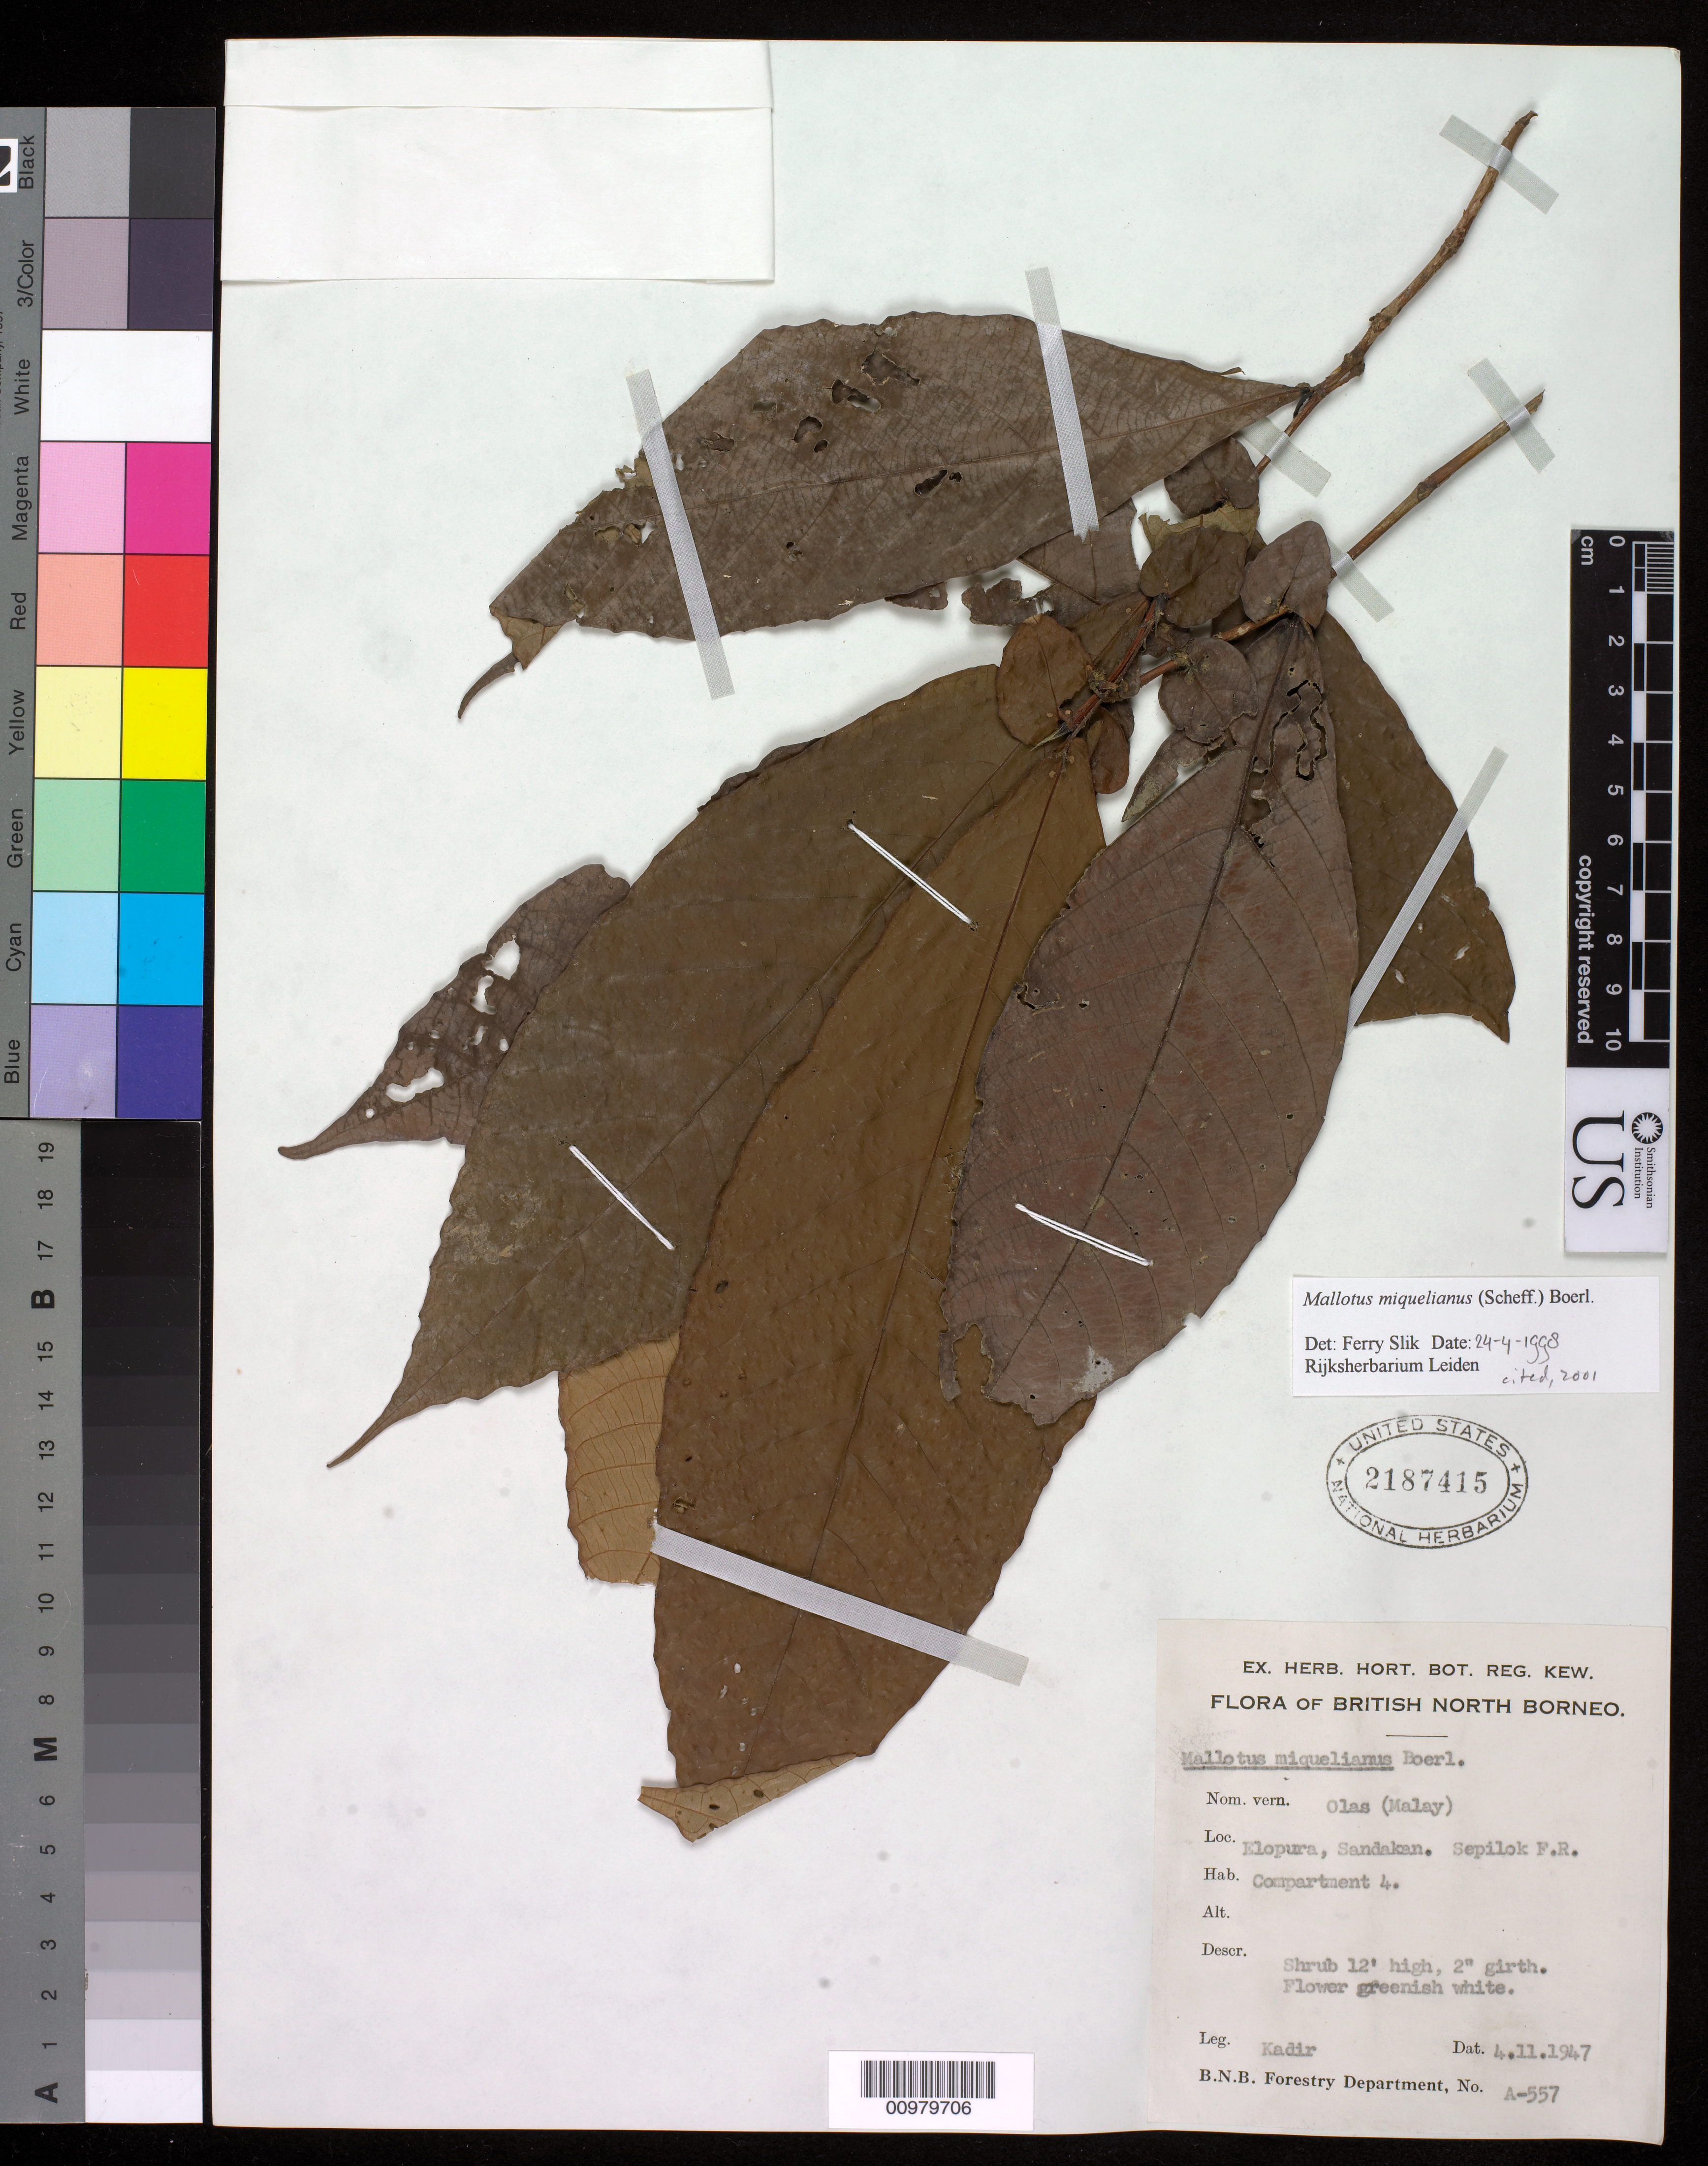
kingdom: Plantae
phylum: Tracheophyta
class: Magnoliopsida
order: Malpighiales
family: Euphorbiaceae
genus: Mallotus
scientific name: Mallotus miquelianus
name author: (Scheff.) Boerl.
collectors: Kadir Bin Abdul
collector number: A 557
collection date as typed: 04 Nov 1947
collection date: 1947-11-04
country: Malaysia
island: Borneo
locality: Seilok F.R., Klopura, Sandakan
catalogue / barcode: US 2187415